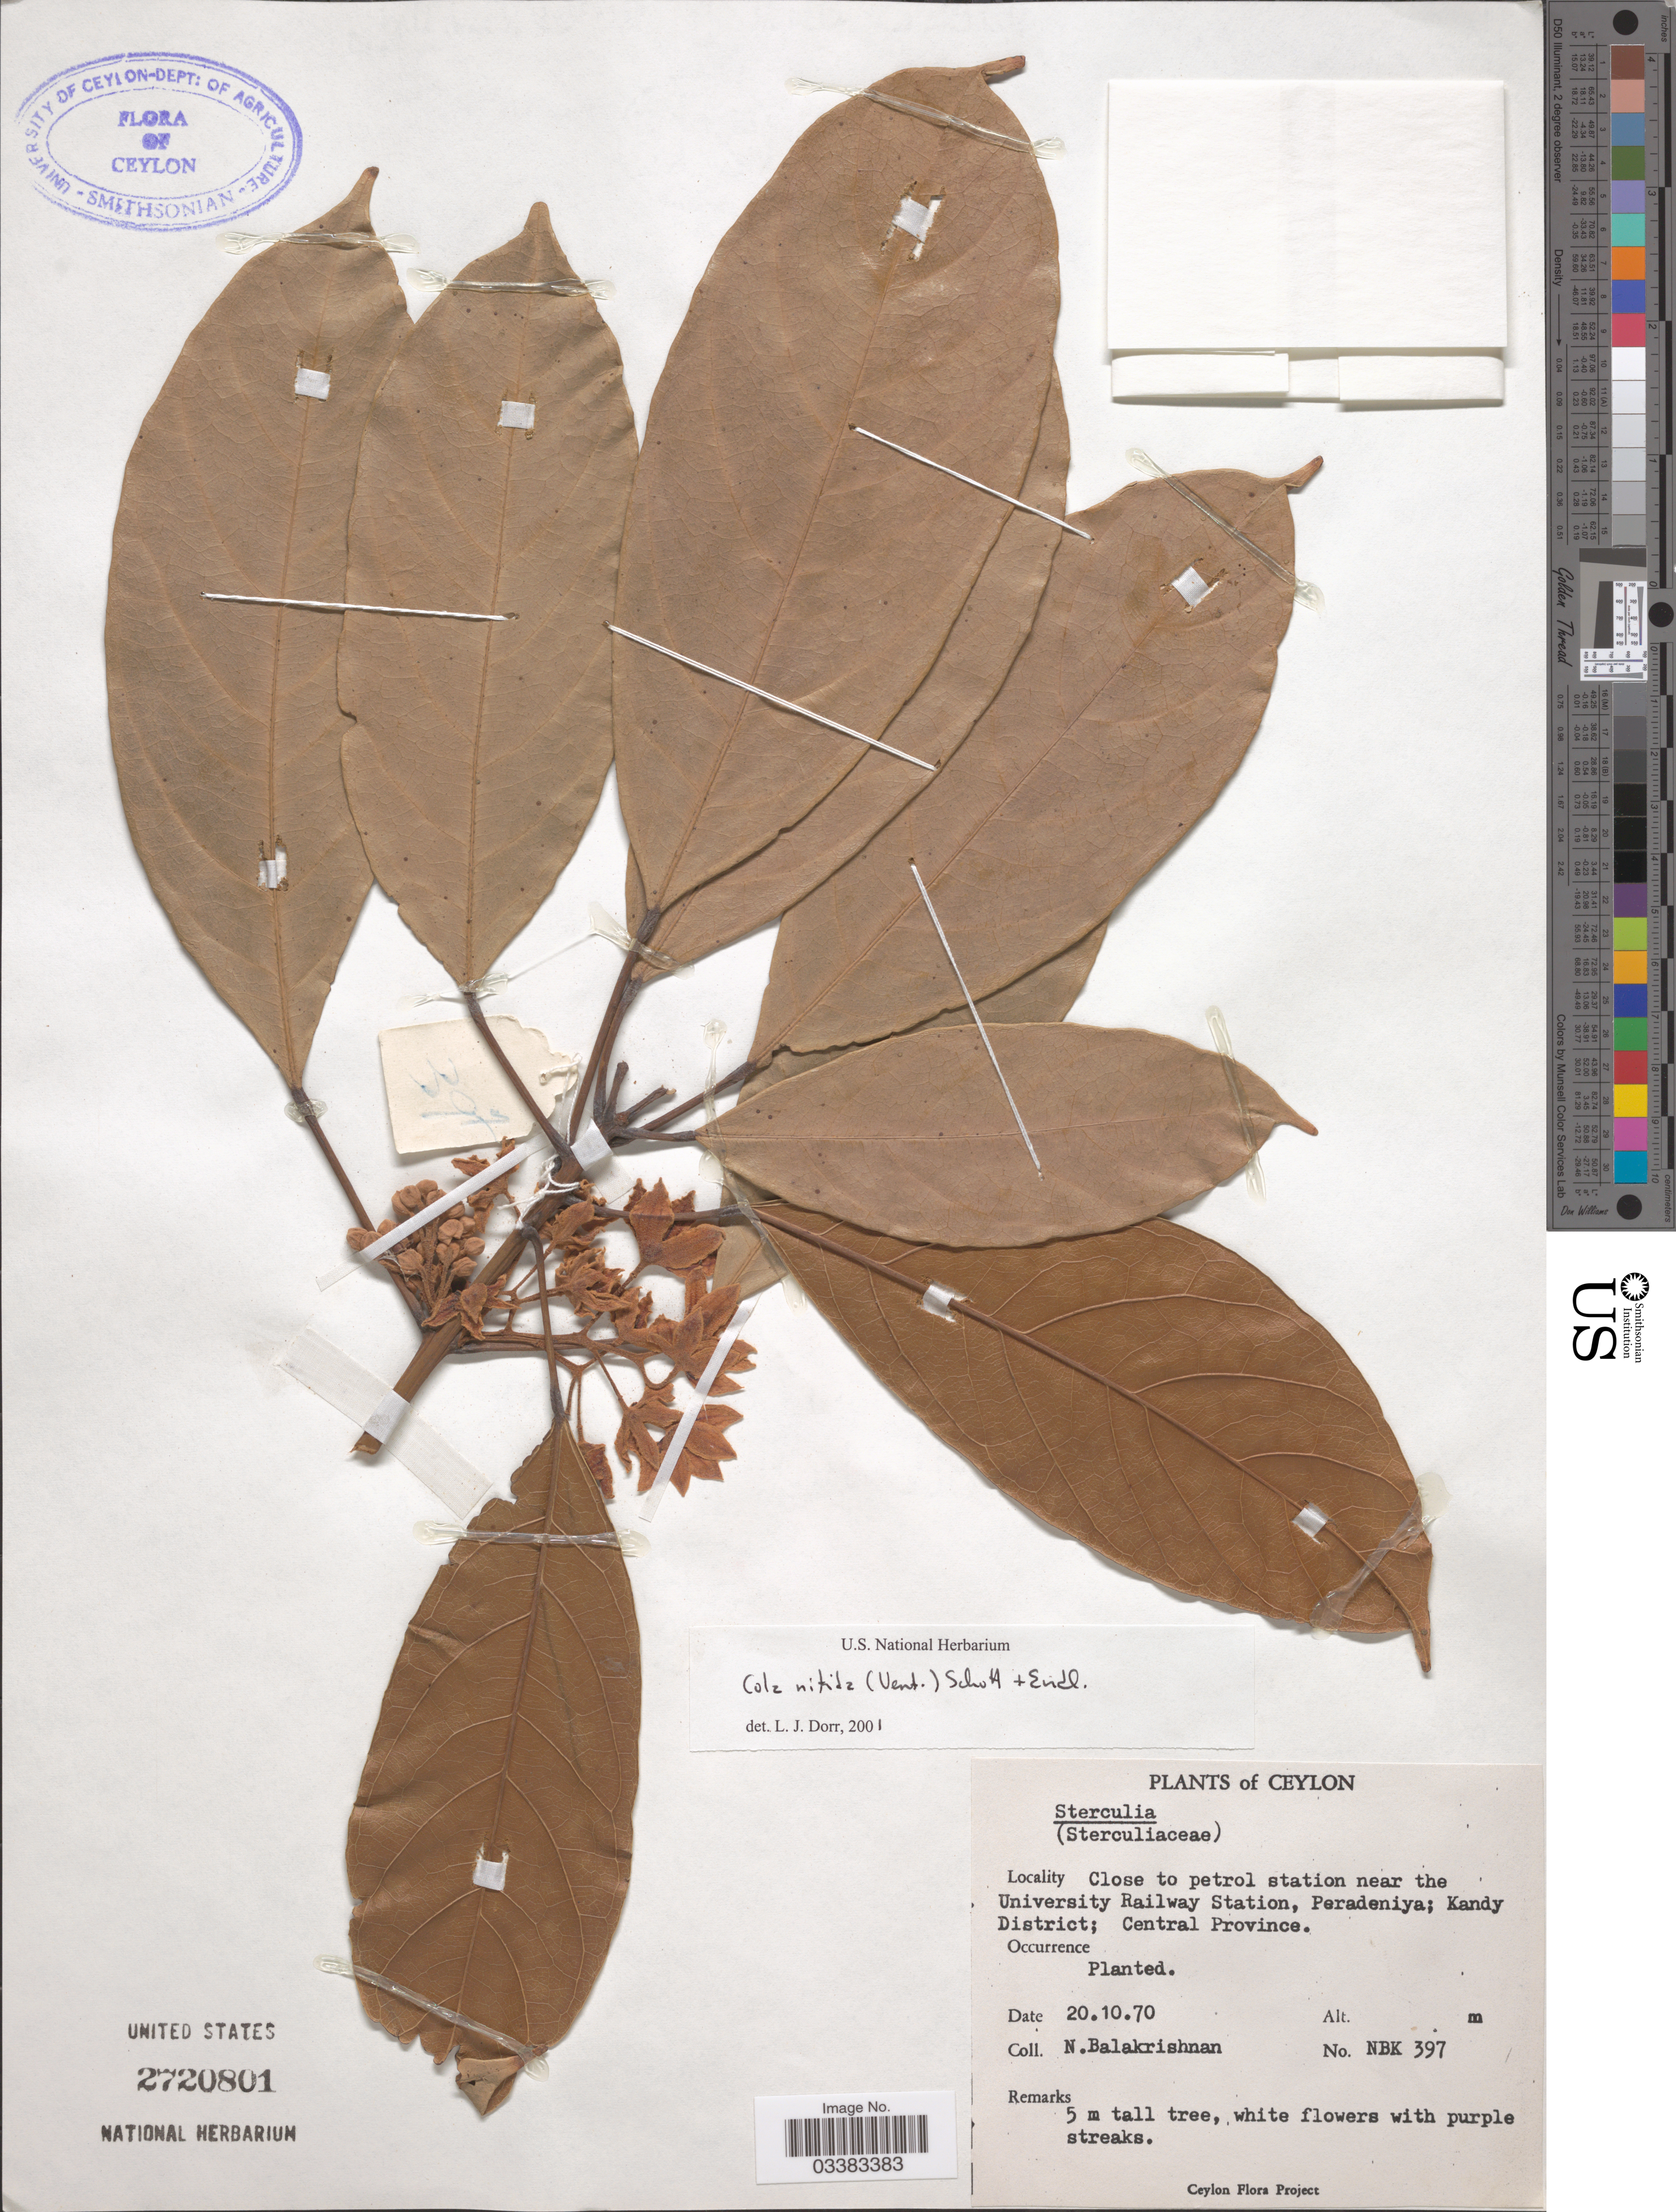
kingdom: Plantae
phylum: Tracheophyta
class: Magnoliopsida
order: Malvales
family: Malvaceae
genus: Cola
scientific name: Cola nitida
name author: (Vent.) Schott & Endl.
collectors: N. Balakrishnan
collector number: NBK 397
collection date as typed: Transcribed d/m/y: 20/10/70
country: Sri Lanka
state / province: Central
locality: Ceylon. Close to petrol station near the University Railway Station, Peradeniya; Kandy District.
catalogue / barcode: US 2720801